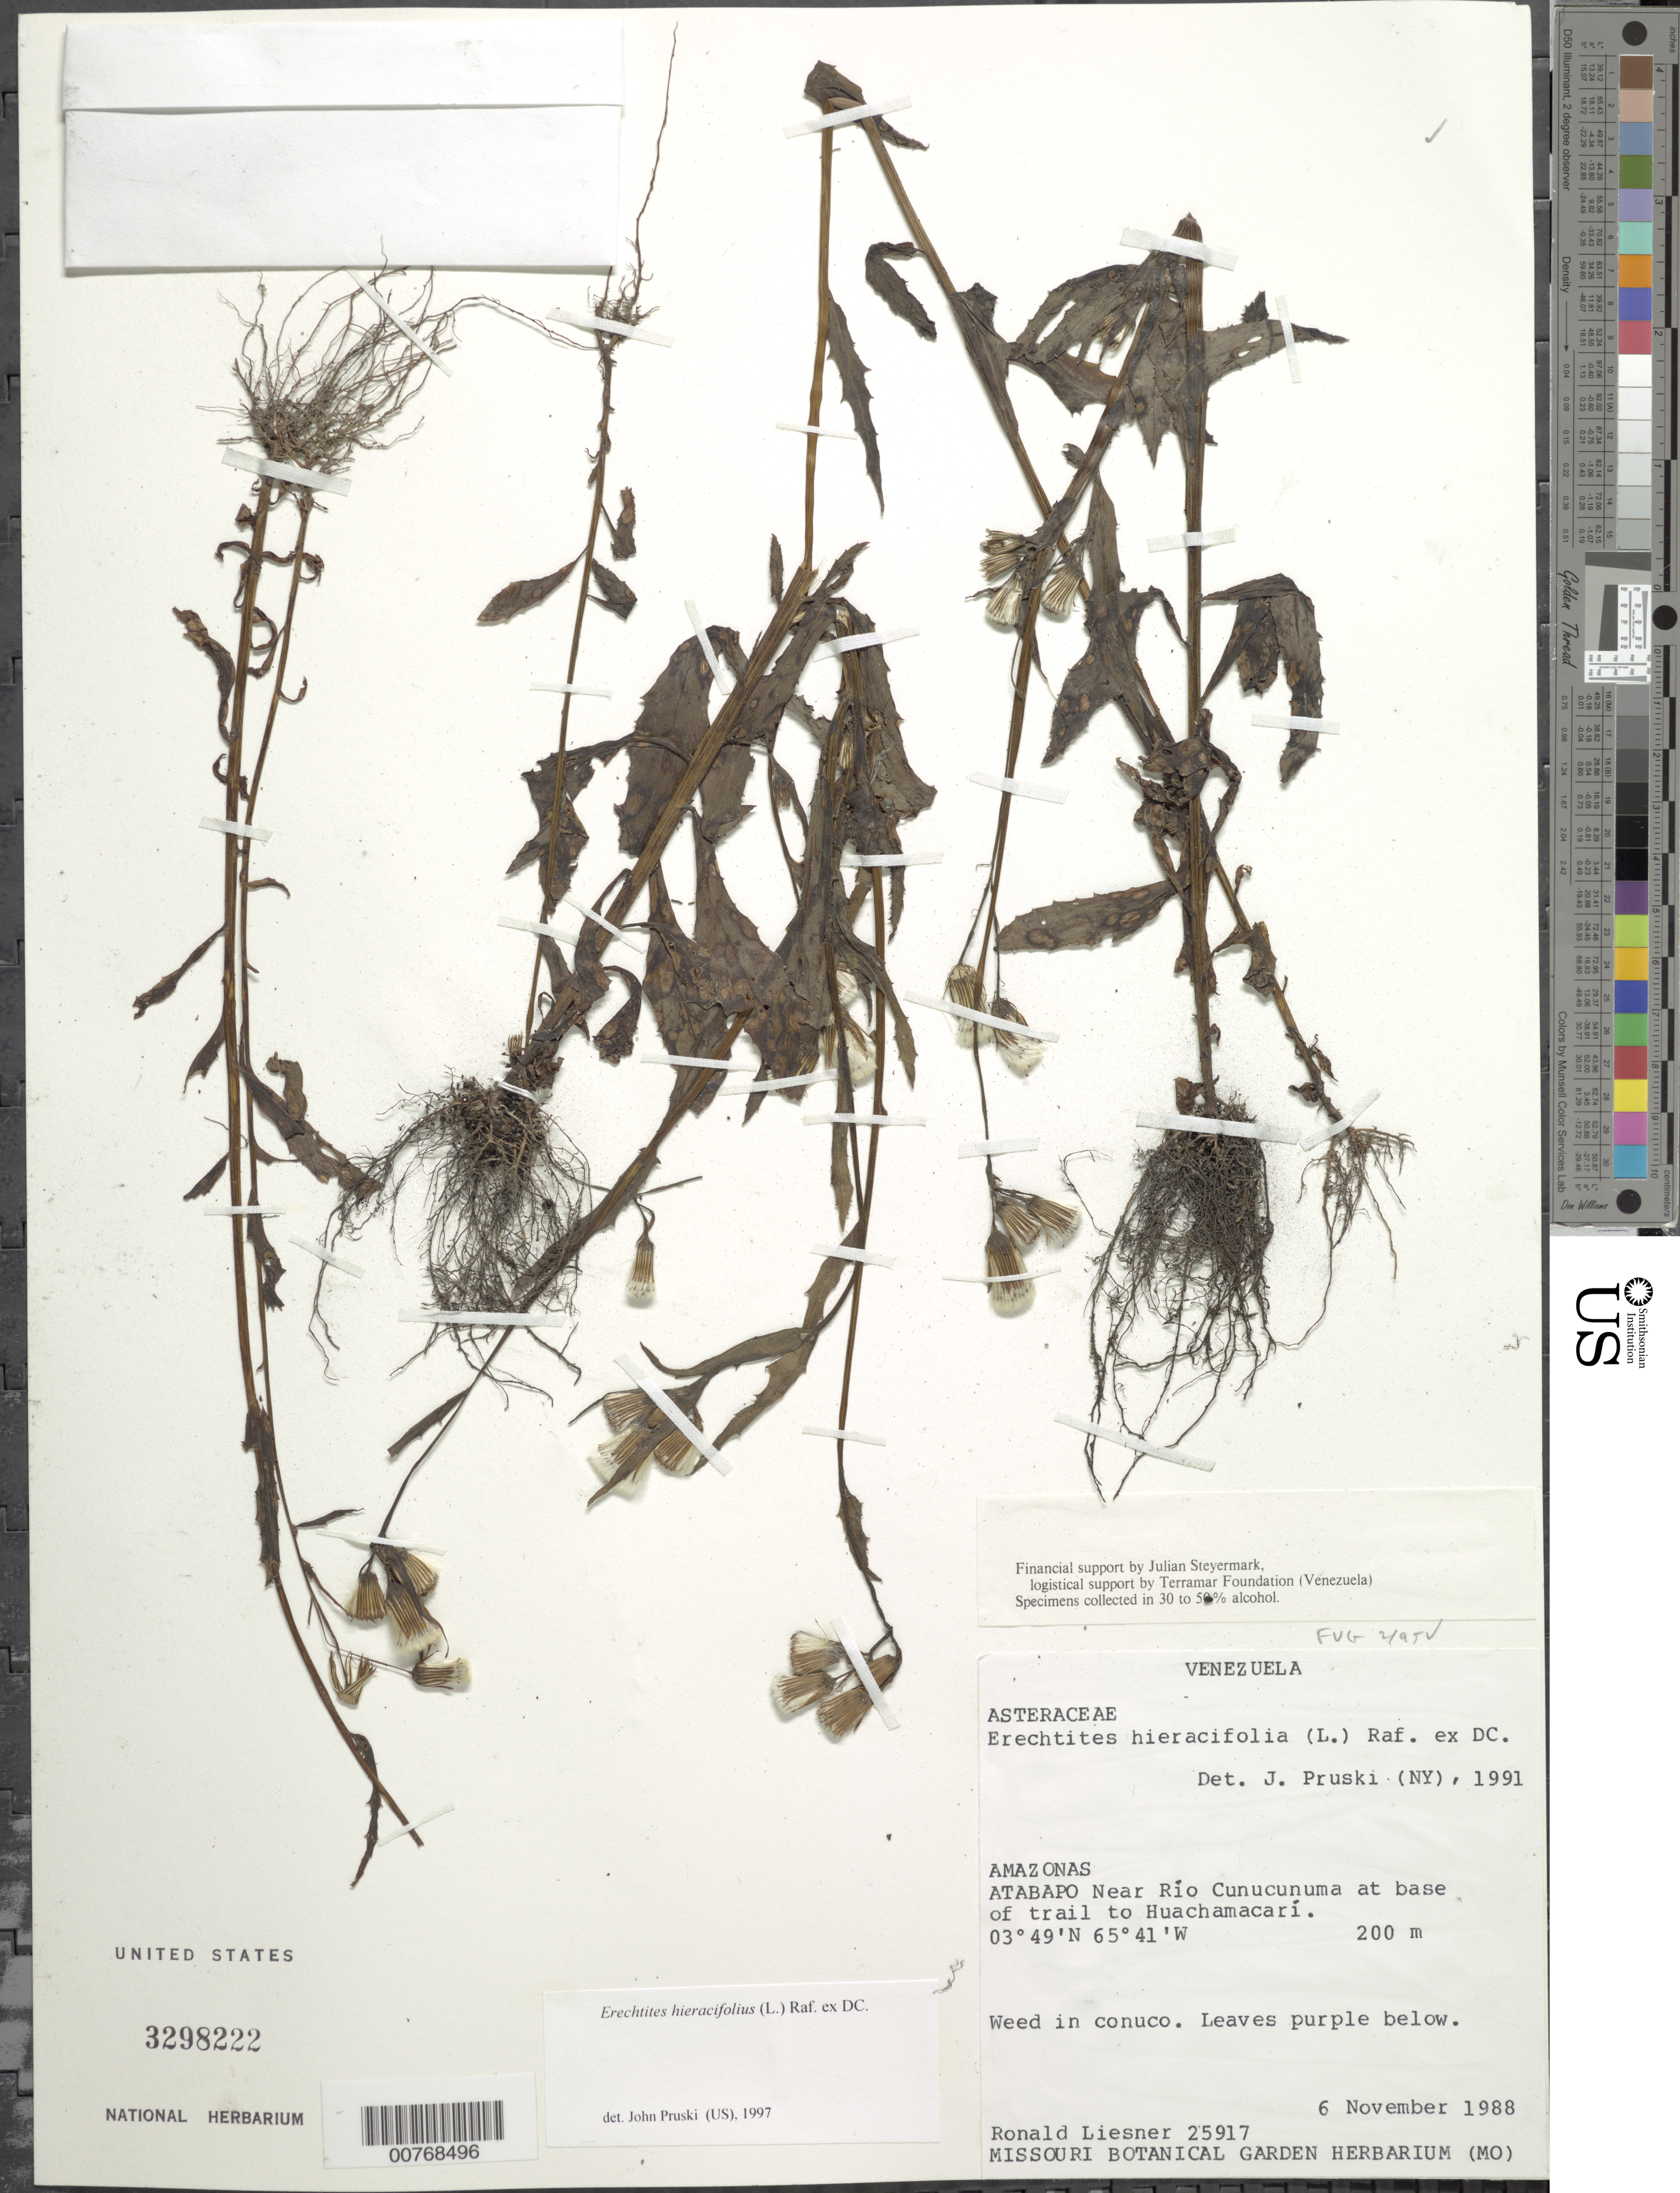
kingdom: Plantae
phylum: Tracheophyta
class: Magnoliopsida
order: Asterales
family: Asteraceae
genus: Erechtites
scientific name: Erechtites hieraciifolius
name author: (L.) Raf. ex DC.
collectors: R. L. Liesner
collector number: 25917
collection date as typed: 6-Nov-88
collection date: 1988-11-06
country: Venezuela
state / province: Amazonas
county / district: Atabapo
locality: Río Cunucunuma base of trail to Huachamacari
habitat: Conuco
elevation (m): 200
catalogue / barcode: US 3298222